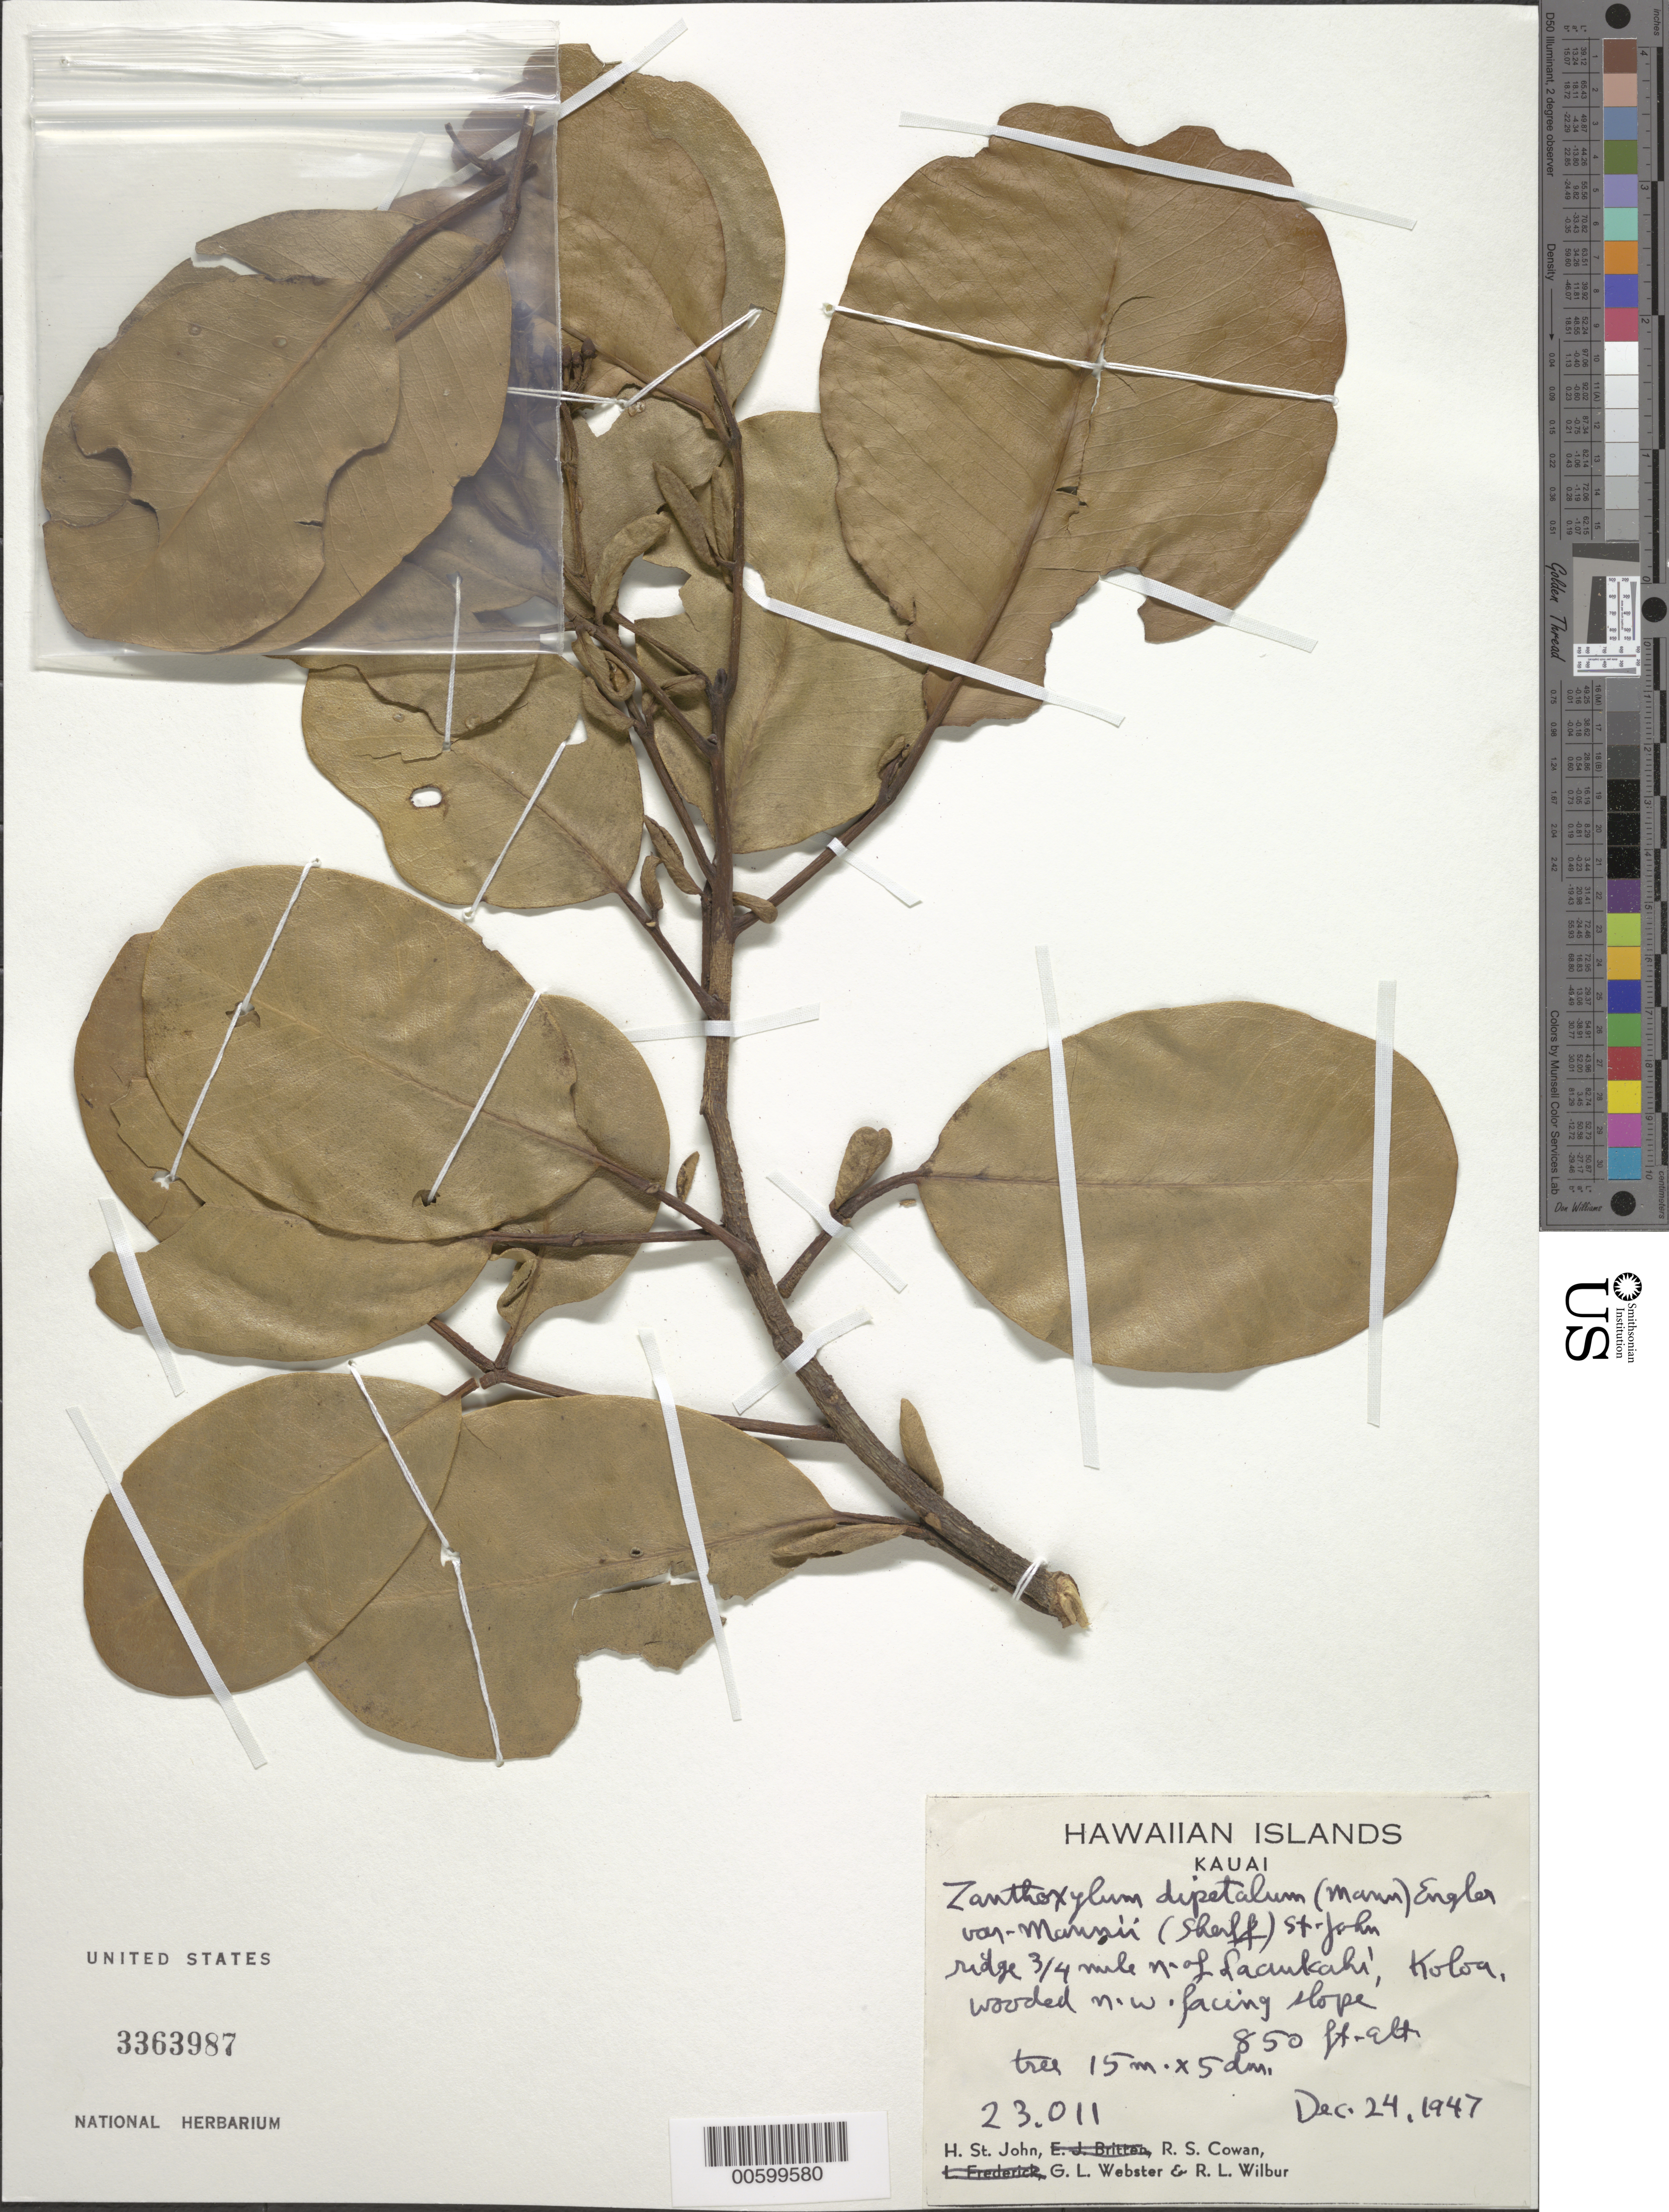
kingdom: Plantae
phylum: Tracheophyta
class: Magnoliopsida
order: Sapindales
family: Rutaceae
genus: Zanthoxylum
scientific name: Zanthoxylum dipetalum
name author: H. Mann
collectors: H. St. John, R. S. Cowan, G. L. Webster & R. L. Wilbur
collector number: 23011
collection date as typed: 24 Dec 1947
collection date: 1947-12-24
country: United States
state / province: Hawaii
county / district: Kauai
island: Kaua'i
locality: Ridge .75 mi N of Laaukahi, Koloa, NW facing slope.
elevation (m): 259.08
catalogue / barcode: US 3363987